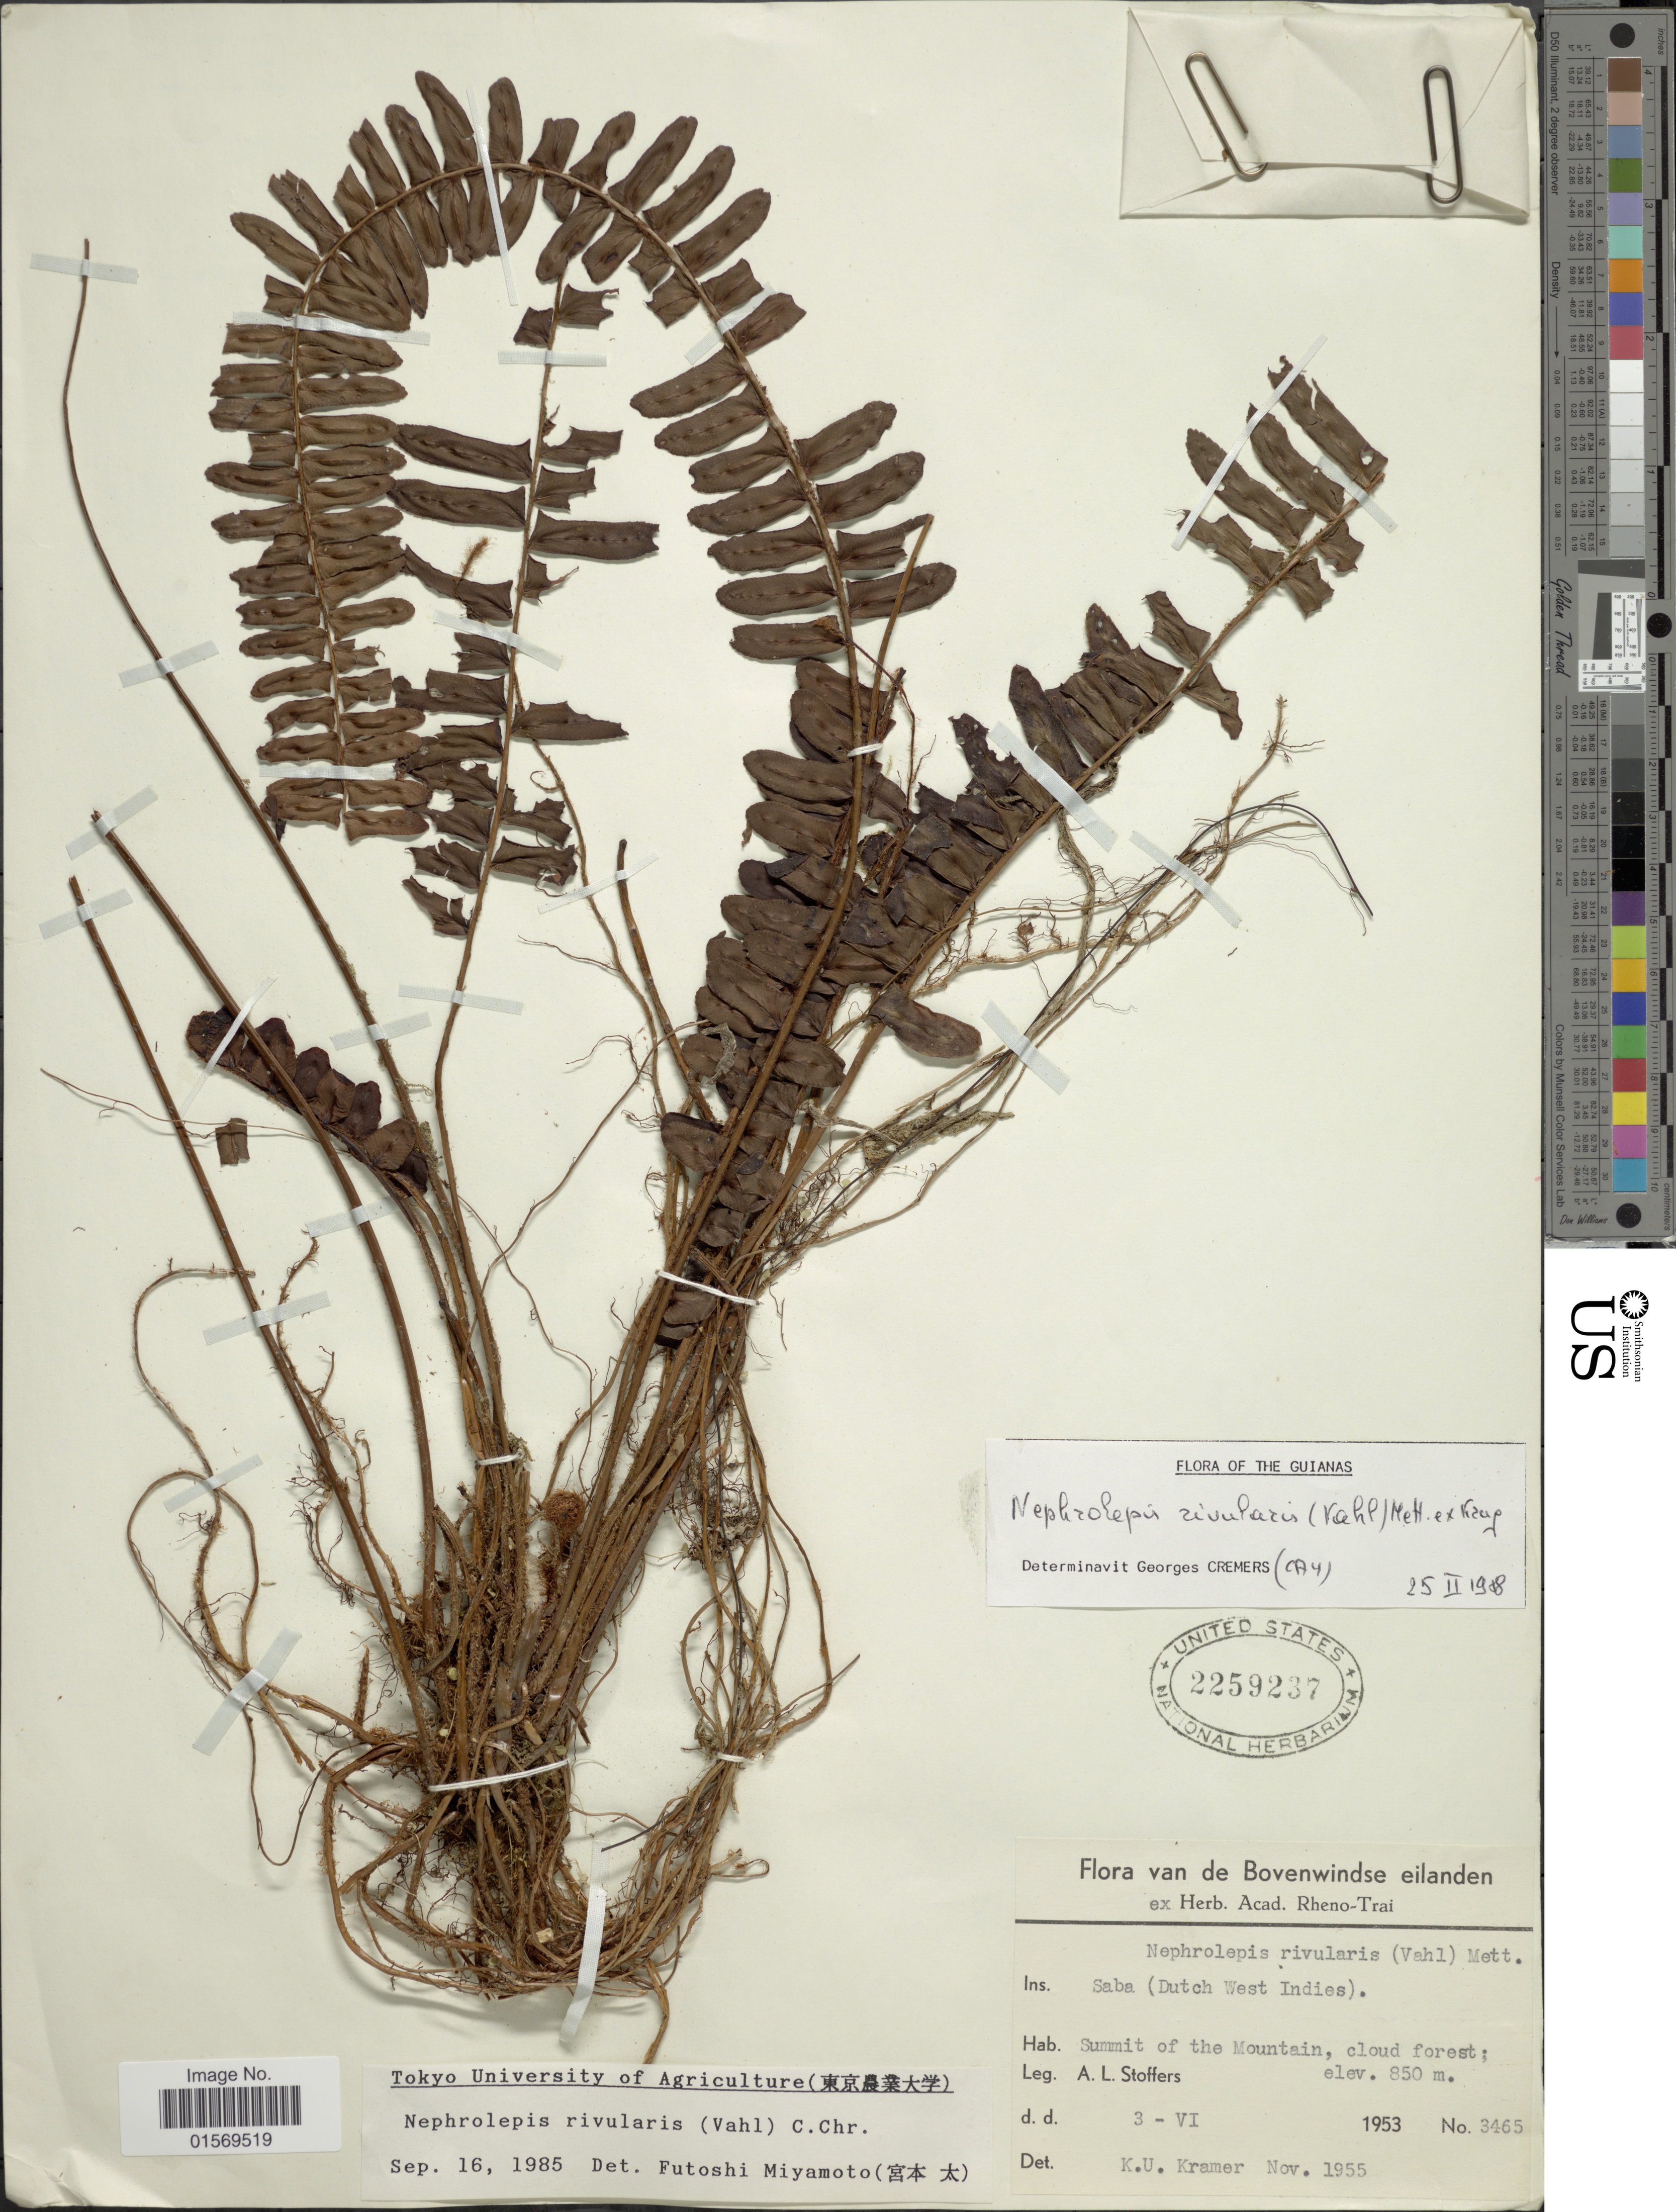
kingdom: Plantae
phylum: Tracheophyta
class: Polypodiopsida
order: Polypodiales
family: Nephrolepidaceae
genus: Nephrolepis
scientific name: Nephrolepis rivularis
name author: (Vahl) Mett. ex Krug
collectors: A. Stoffers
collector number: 3465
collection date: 1953-06-03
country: Netherlands Antilles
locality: Saba (Dutch West Indies), Summit of the Mountain, cloud forest.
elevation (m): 850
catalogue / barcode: US 2259237